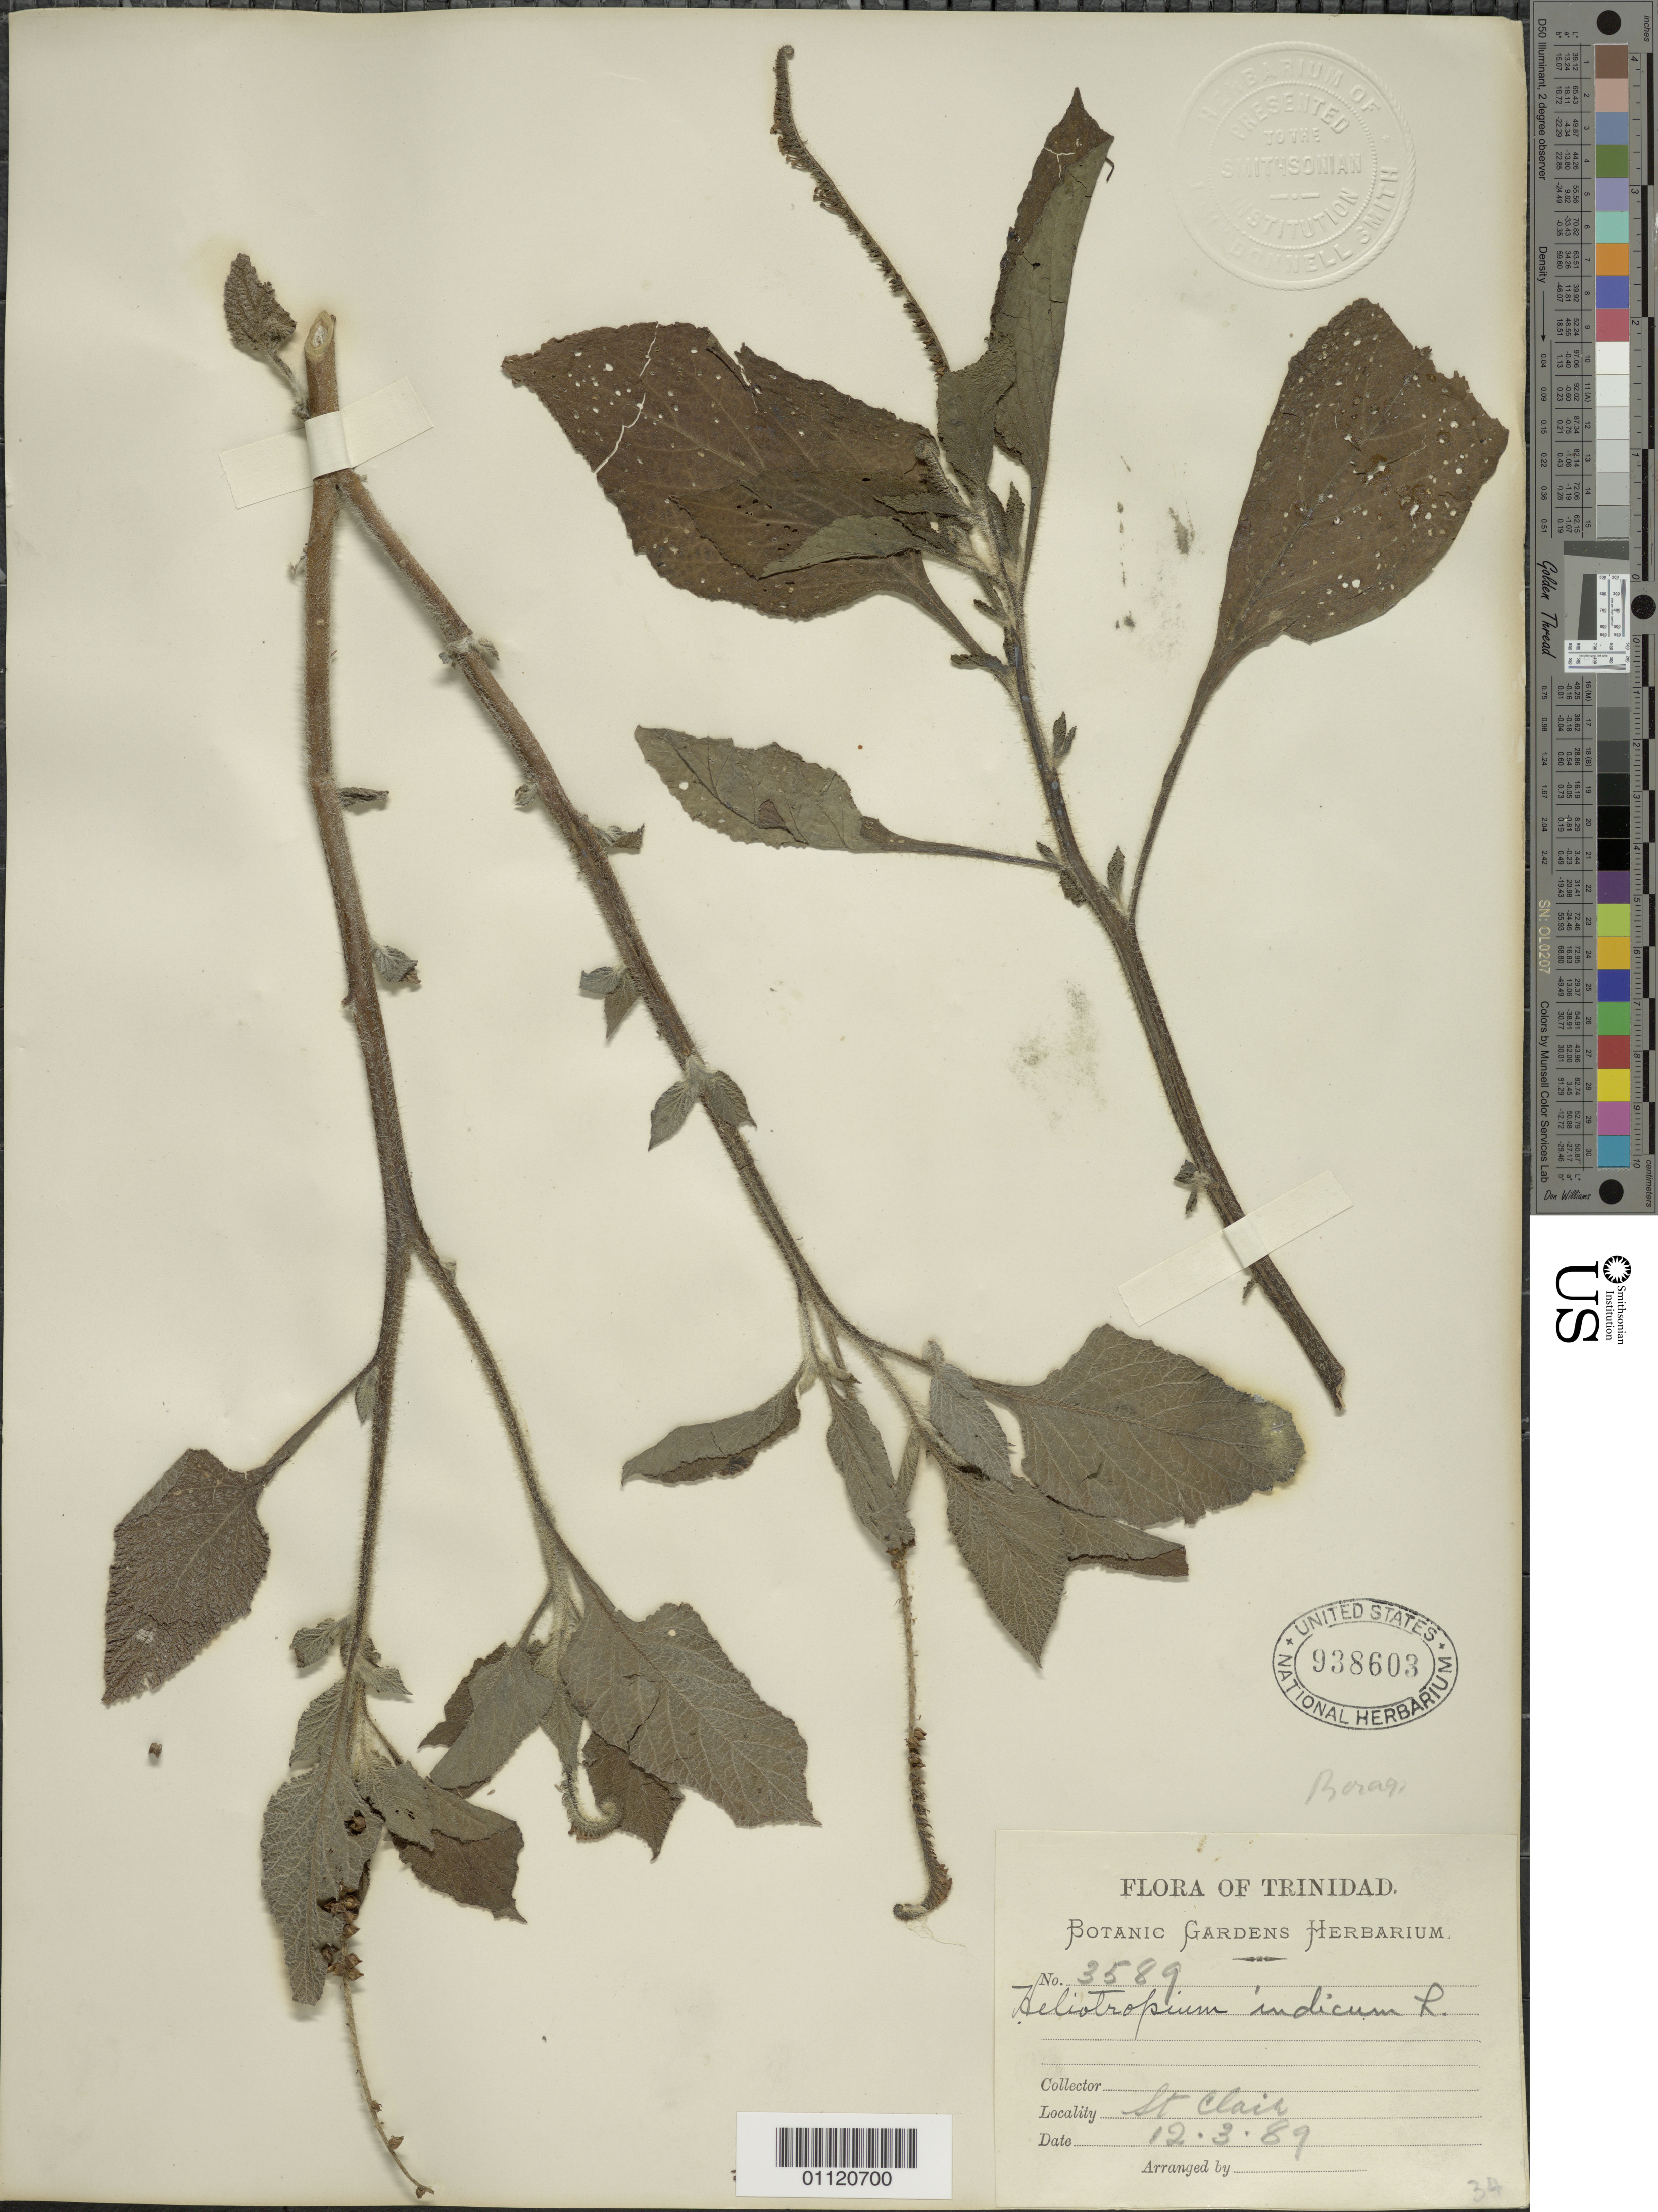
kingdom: Plantae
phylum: Tracheophyta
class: Magnoliopsida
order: Boraginales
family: Heliotropiaceae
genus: Heliotropium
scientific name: Heliotropium indicum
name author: L.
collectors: Botanic Gardens Herbarium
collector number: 3589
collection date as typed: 12 Mar 1889 or 03 Dec 1889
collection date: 1889-03-12 or 1889-12-03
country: Trinidad and Tobago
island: Trinidad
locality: St Clair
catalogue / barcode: US 938603